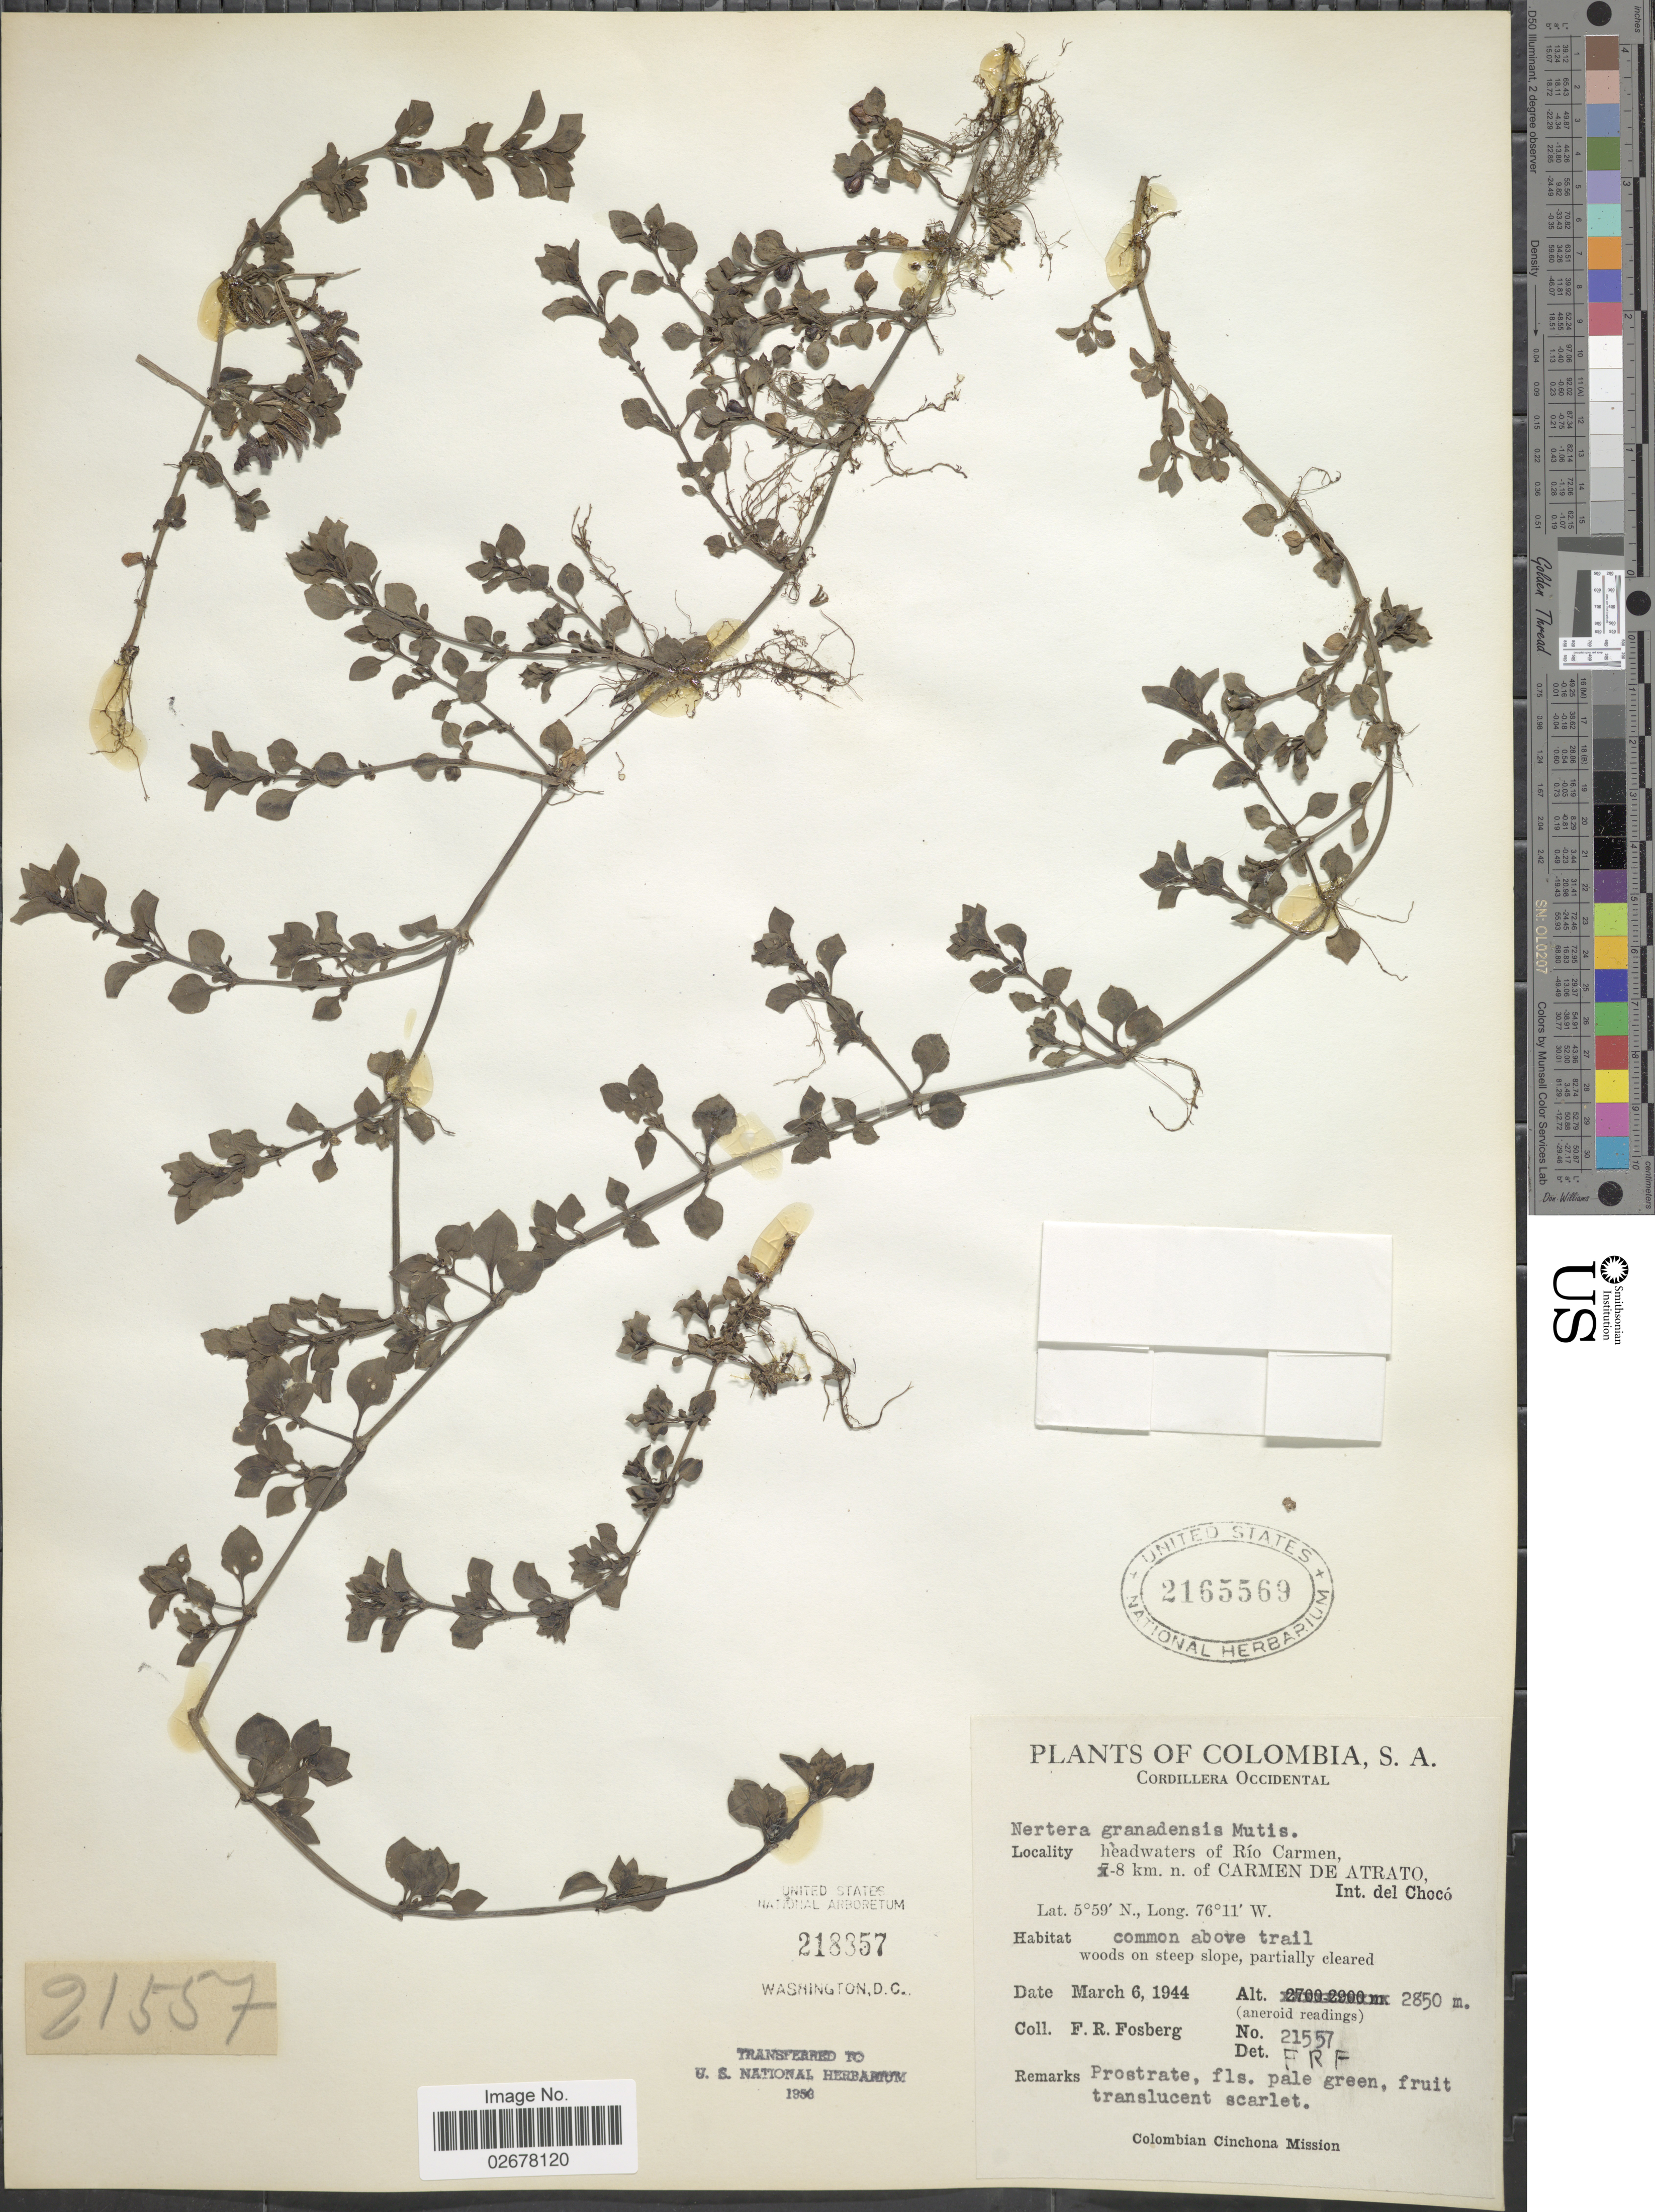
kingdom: Plantae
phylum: Tracheophyta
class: Magnoliopsida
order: Gentianales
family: Rubiaceae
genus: Nertera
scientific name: Nertera depressa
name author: Banks & Sol. ex Gaertn.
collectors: F. R. Fosberg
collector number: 21557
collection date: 1944-03-06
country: Colombia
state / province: Chocó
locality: Cordillera Occidental, headwaters of Río Carmen, 8 km n of Carmen De Atrato, Int del Chocó, common above trail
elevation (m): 2850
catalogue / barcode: US 2165569